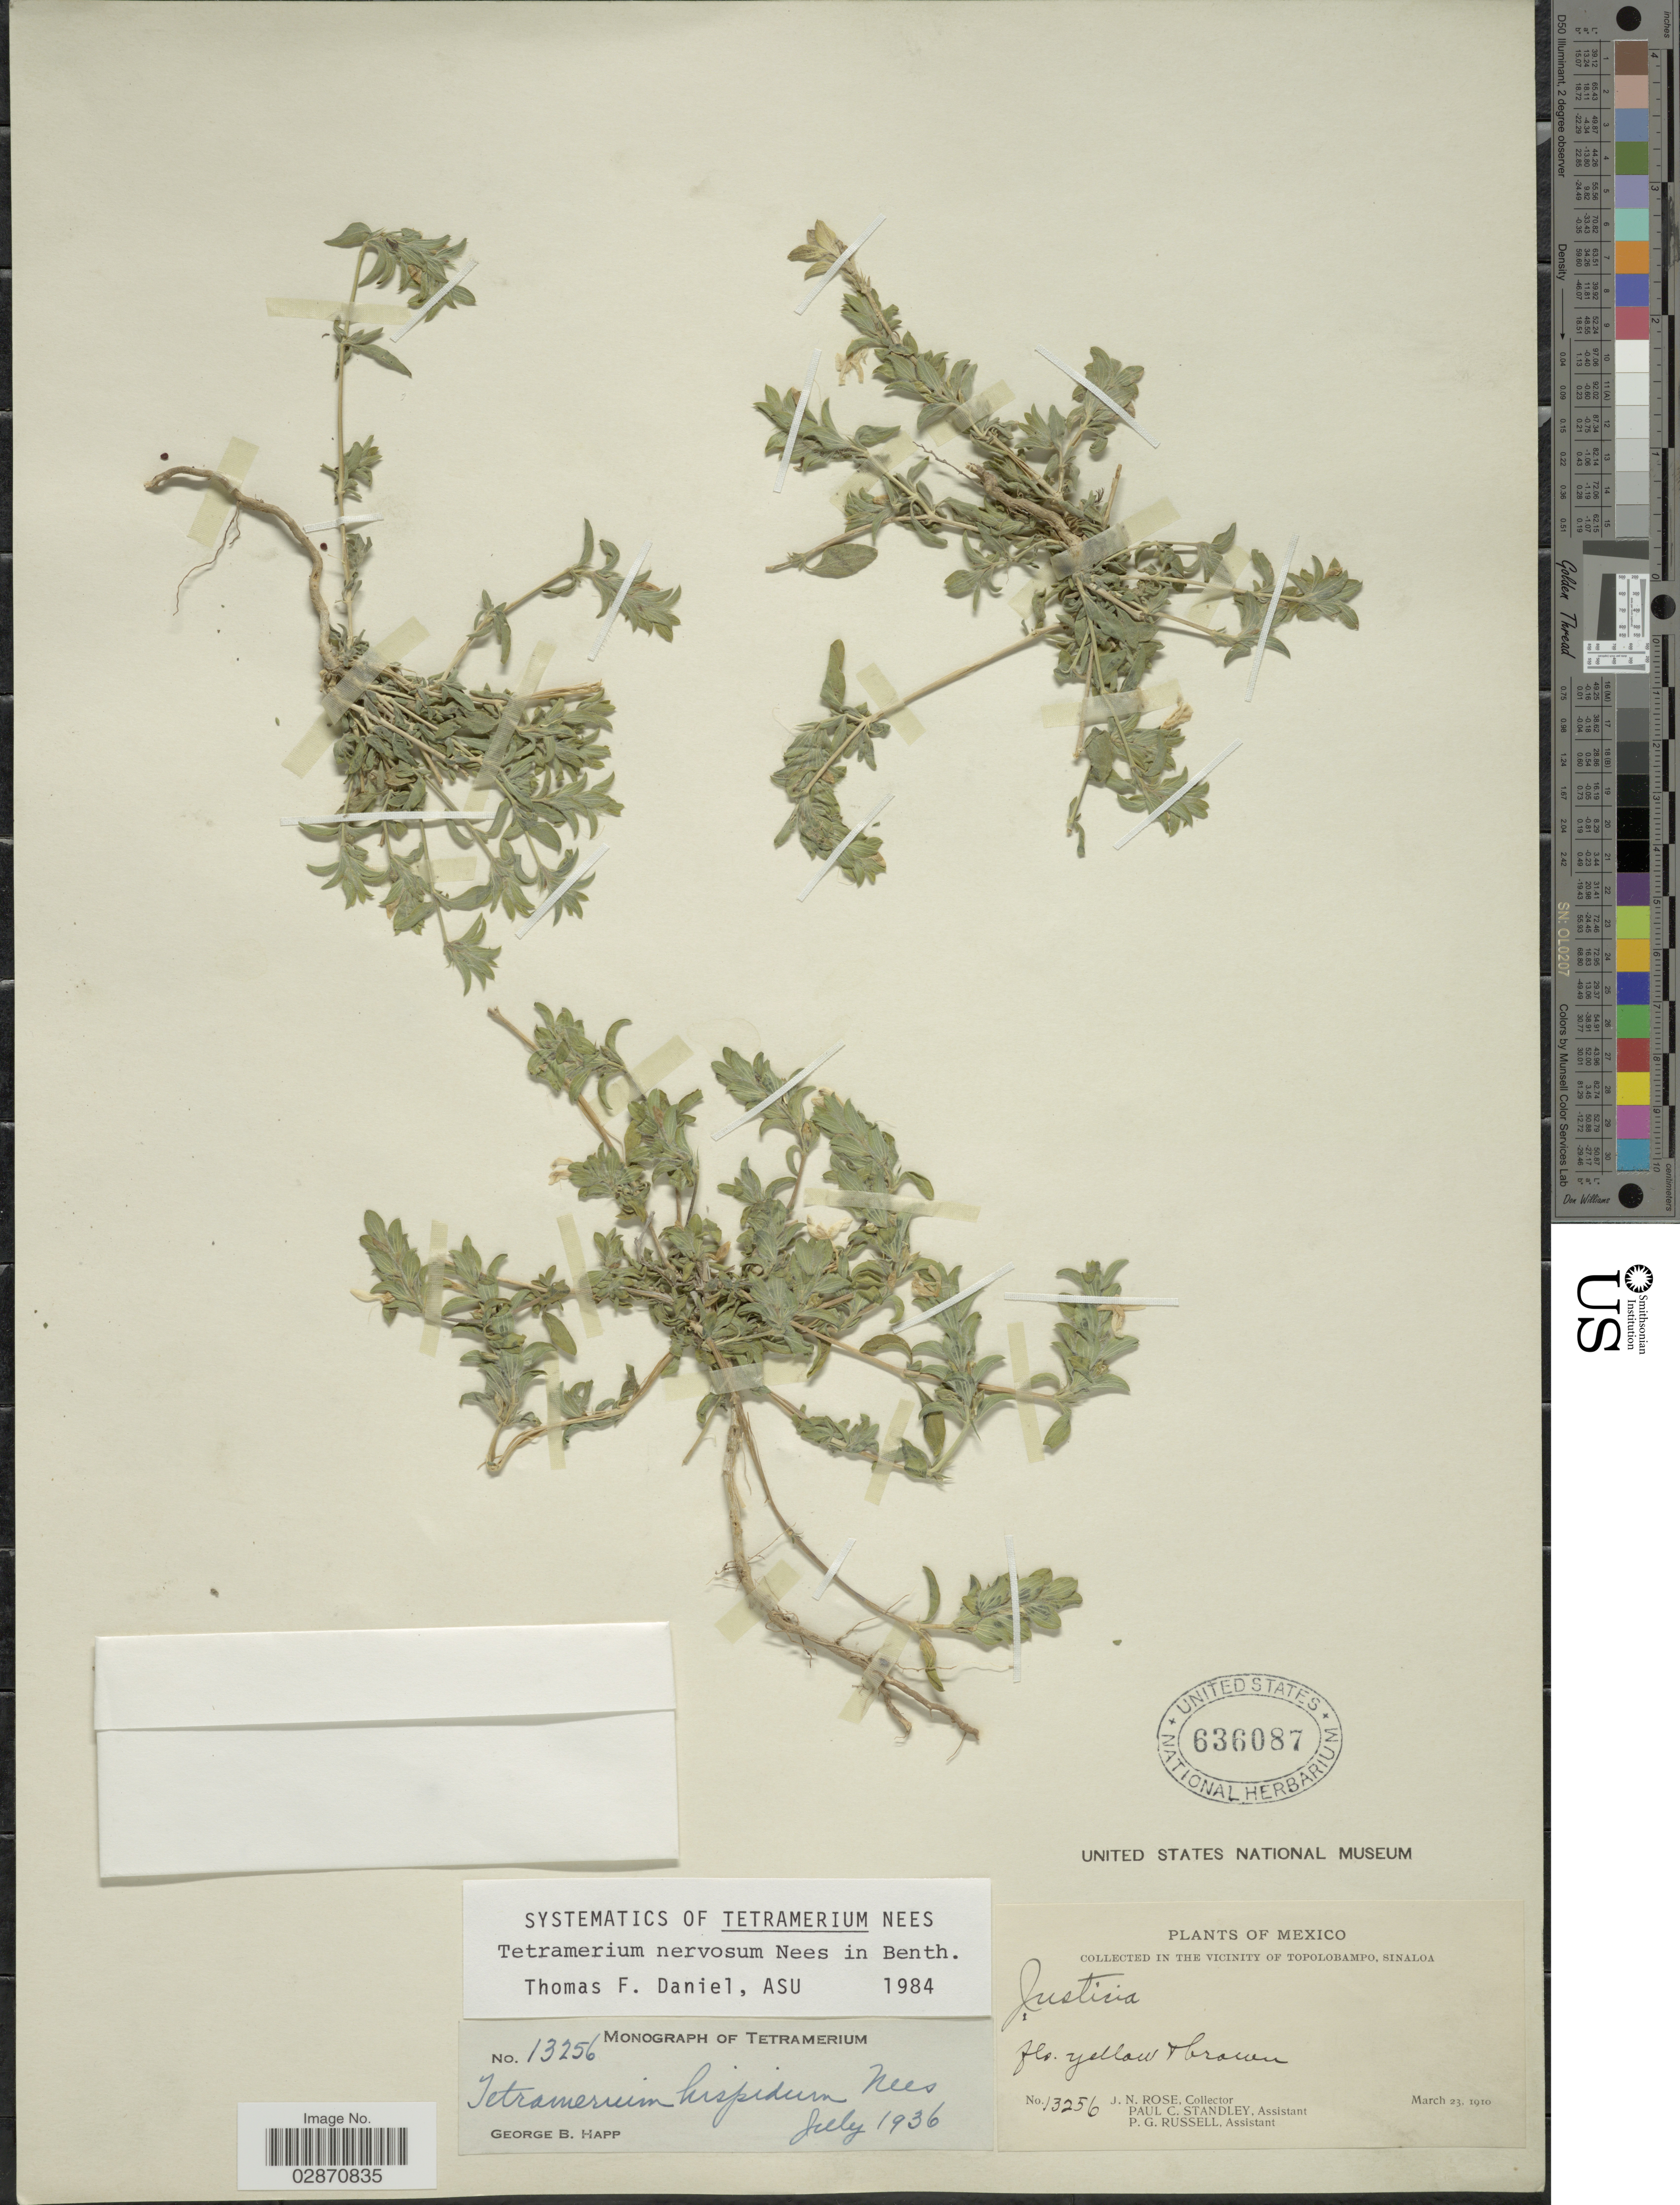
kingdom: Plantae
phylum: Tracheophyta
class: Magnoliopsida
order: Lamiales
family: Acanthaceae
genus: Tetramerium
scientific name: Tetramerium nervosum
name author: Nees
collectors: J. N. Rose, P. C. Standley & P. G. Russell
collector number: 13256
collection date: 1910-03-23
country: Mexico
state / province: Sinaloa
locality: Vicinity of Topolobampo.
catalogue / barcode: US 636087